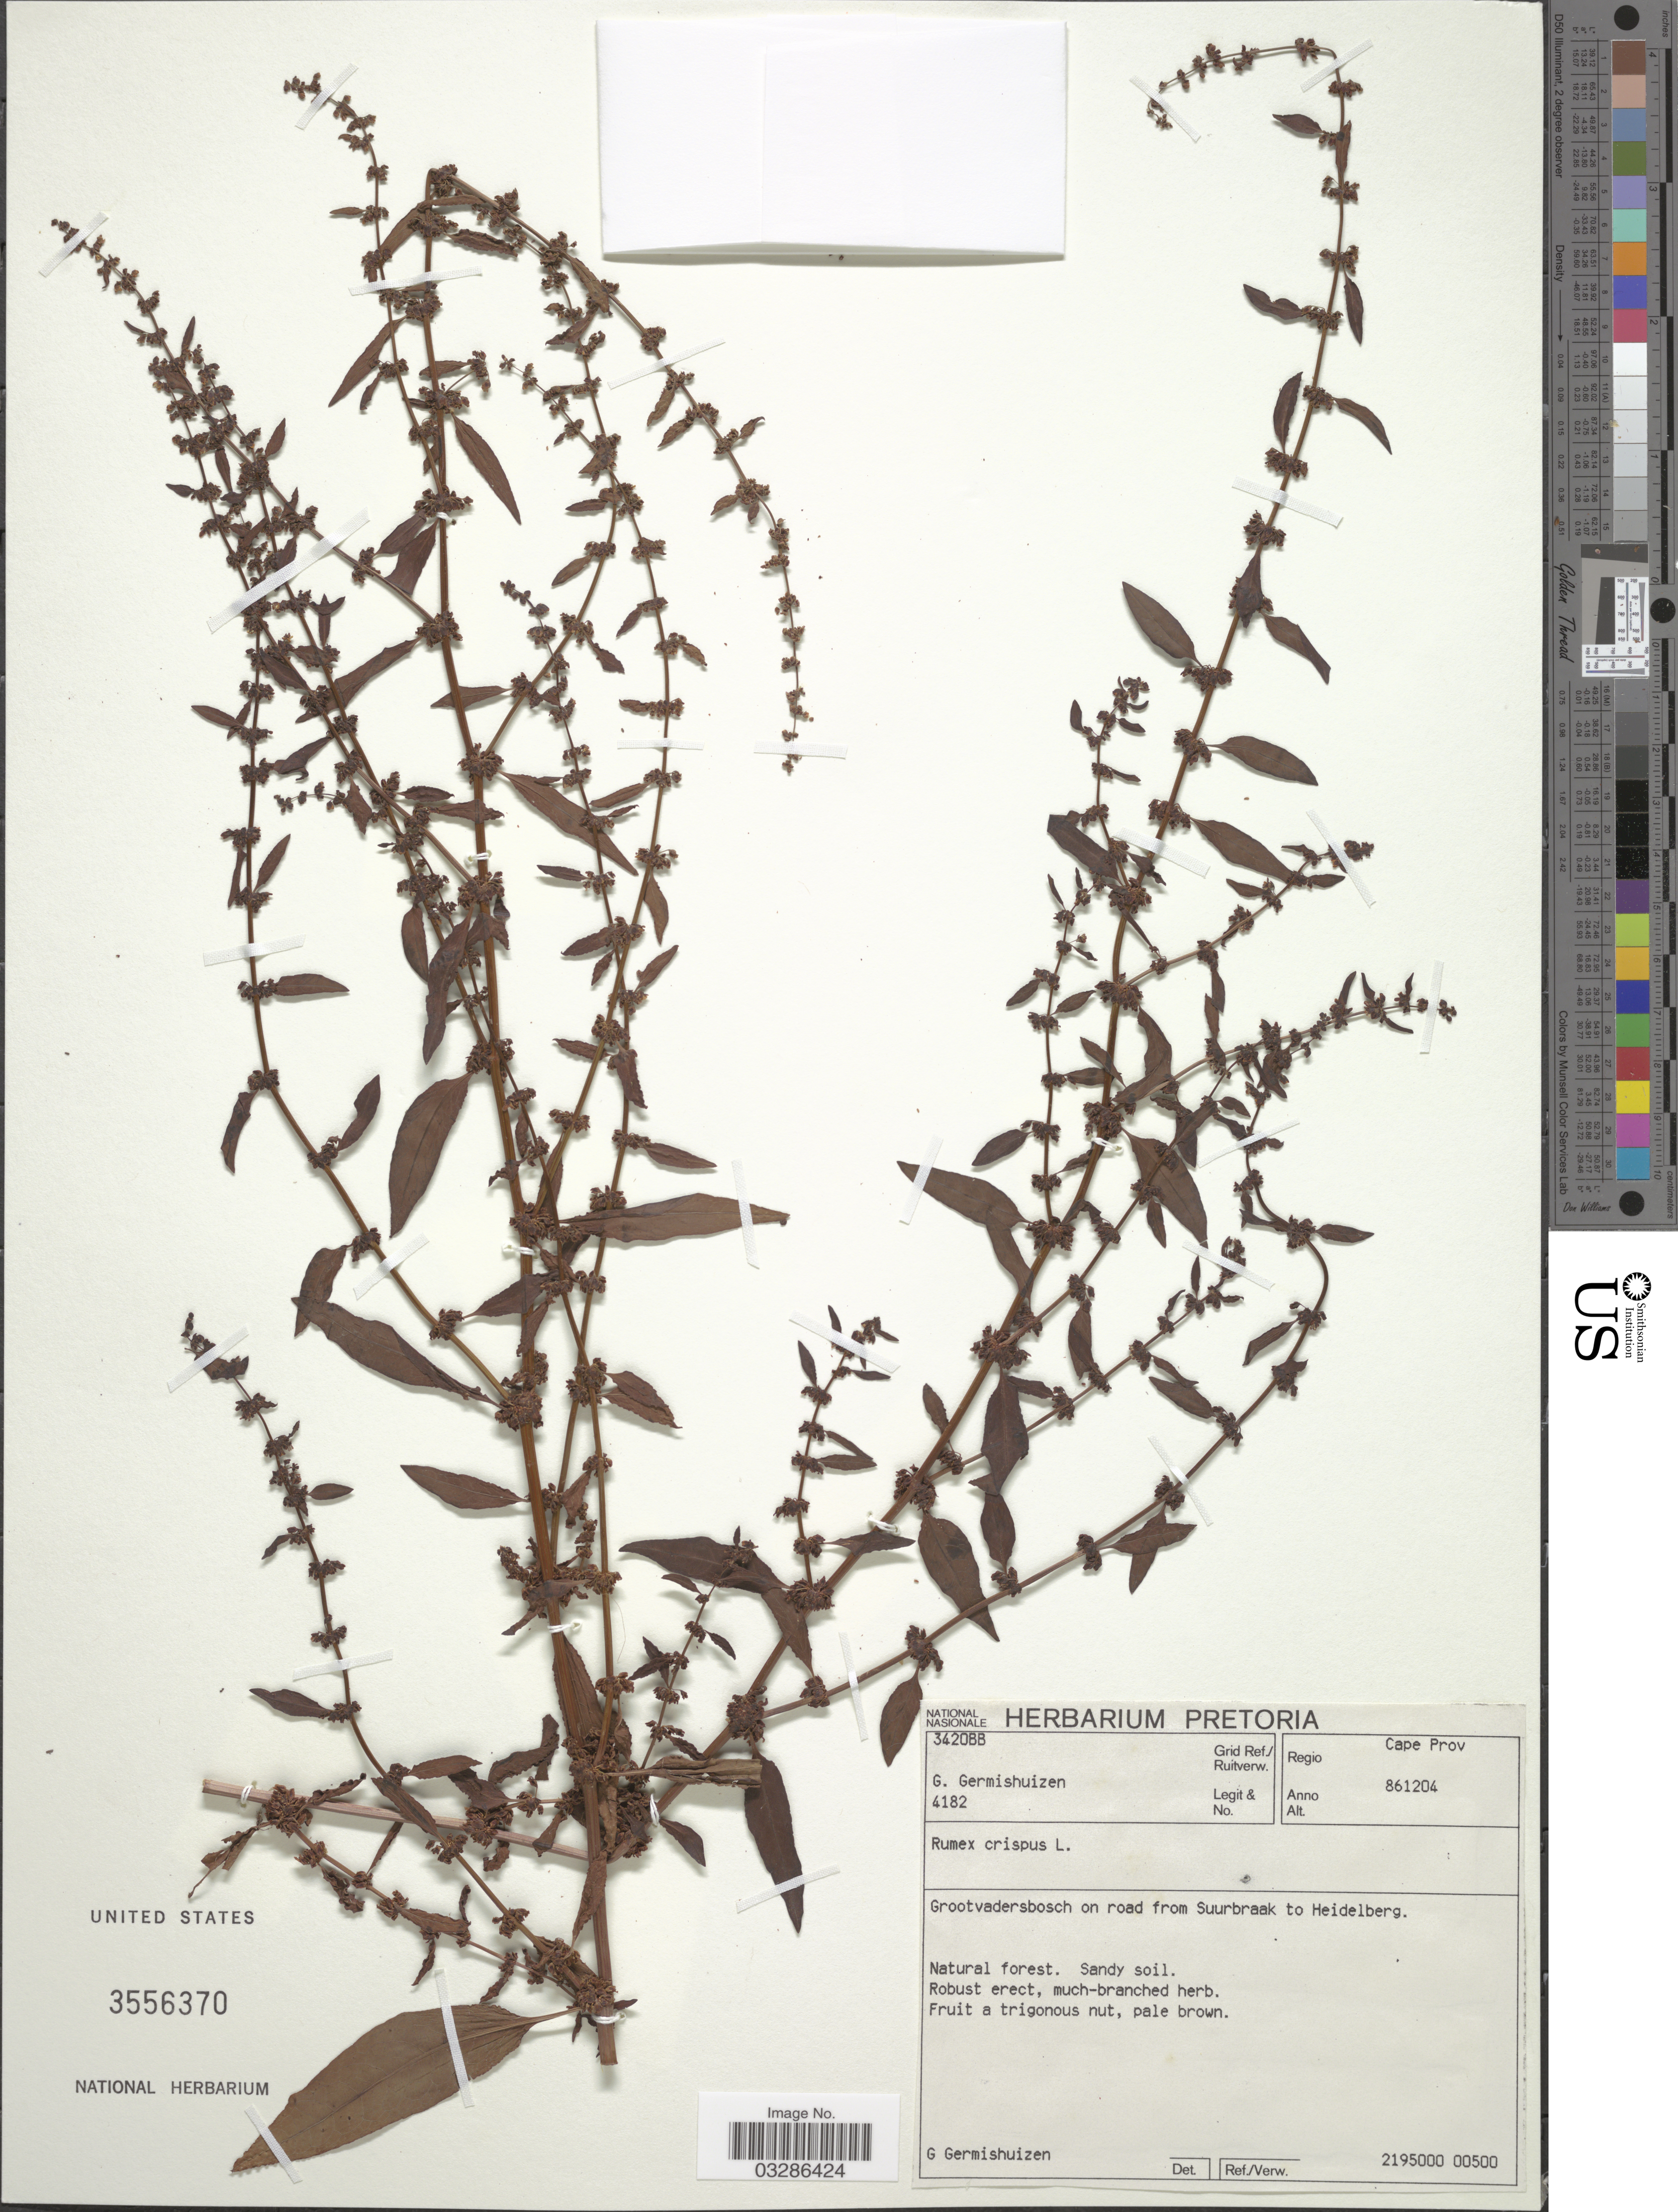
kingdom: Plantae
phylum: Tracheophyta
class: Magnoliopsida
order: Caryophyllales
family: Polygonaceae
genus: Rumex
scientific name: Rumex crispus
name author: L.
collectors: G. Germishuizen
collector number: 4182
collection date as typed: Transcribed d/m/y: 4/12/86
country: South Africa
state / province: Western Cape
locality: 3420BB Grid Ref./ Ruitverw. Regio Cape Prov. Grootvadersbosch on road from Suurbraak to Heidelberg.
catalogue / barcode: US 3556370